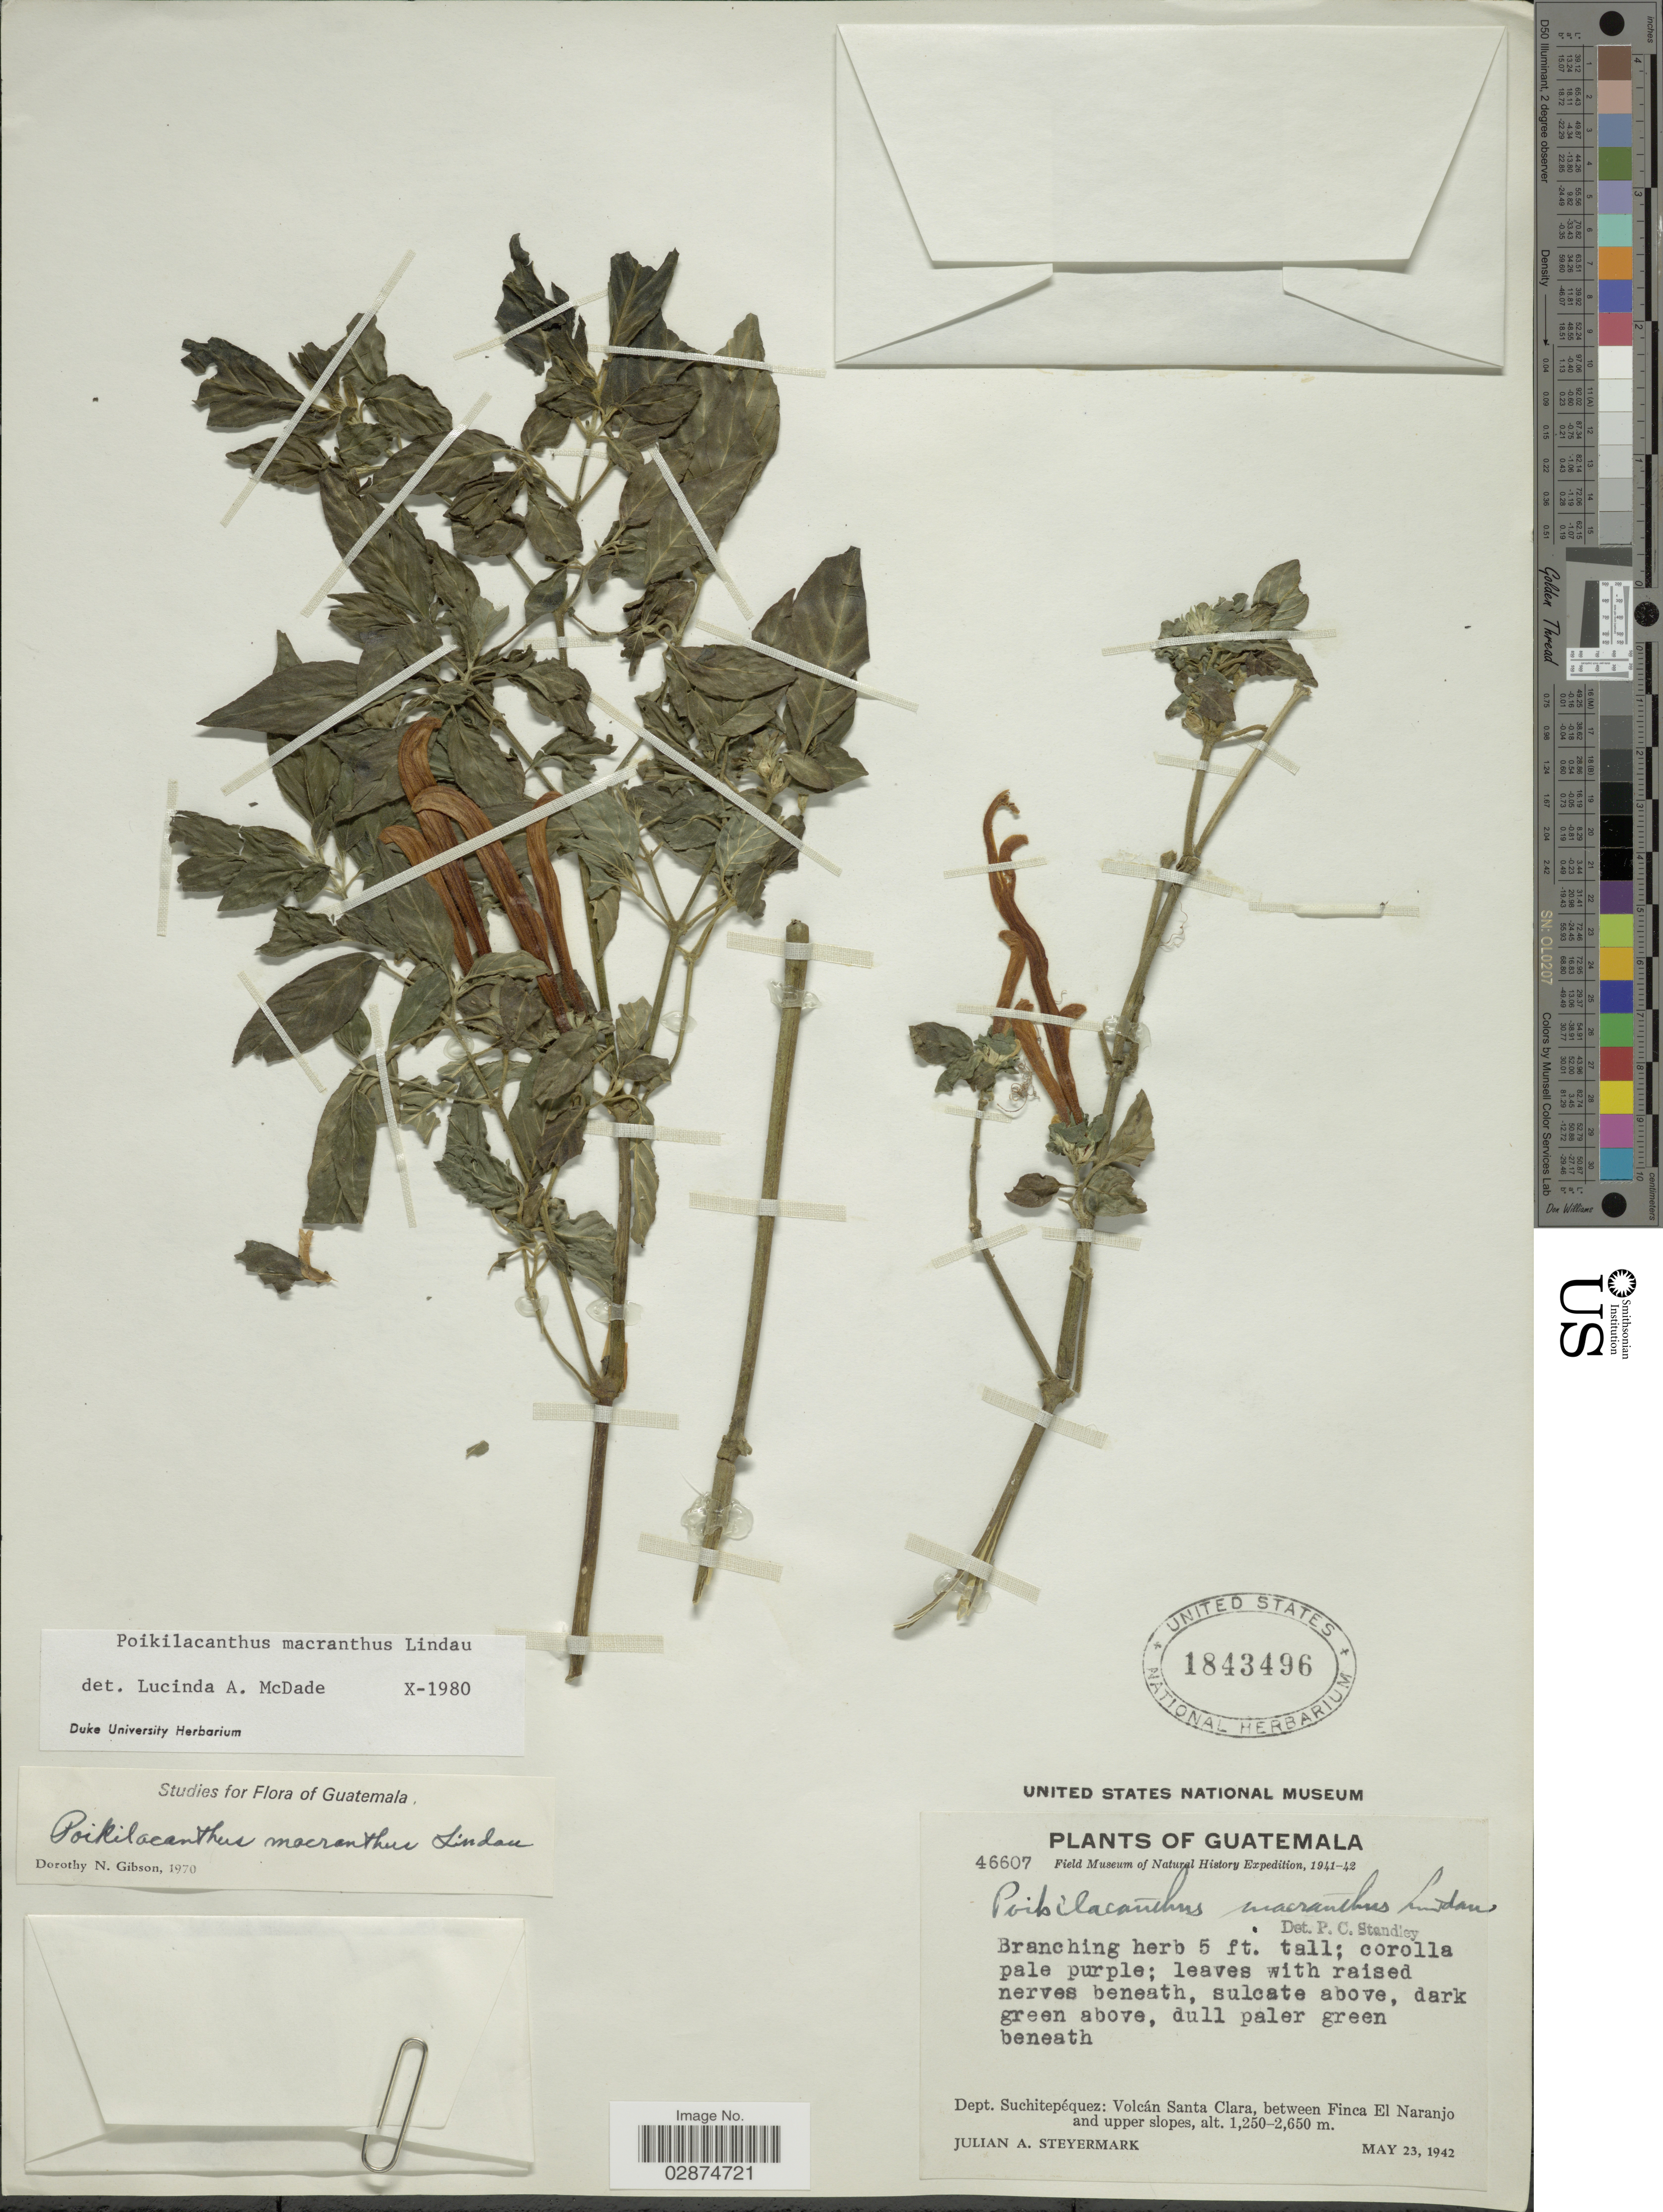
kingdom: Plantae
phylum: Tracheophyta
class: Magnoliopsida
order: Lamiales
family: Acanthaceae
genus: Poikilacanthus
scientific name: Poikilacanthus macranthus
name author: Lindau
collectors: J. Steyermark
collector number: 46607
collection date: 1942-05-23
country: Guatemala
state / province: Suchitepéquez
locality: Dept. Suchitepéquez: Volcán Santa Clara, between Finca El Naranjo and upper slopes.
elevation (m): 1250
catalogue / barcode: US 1843496